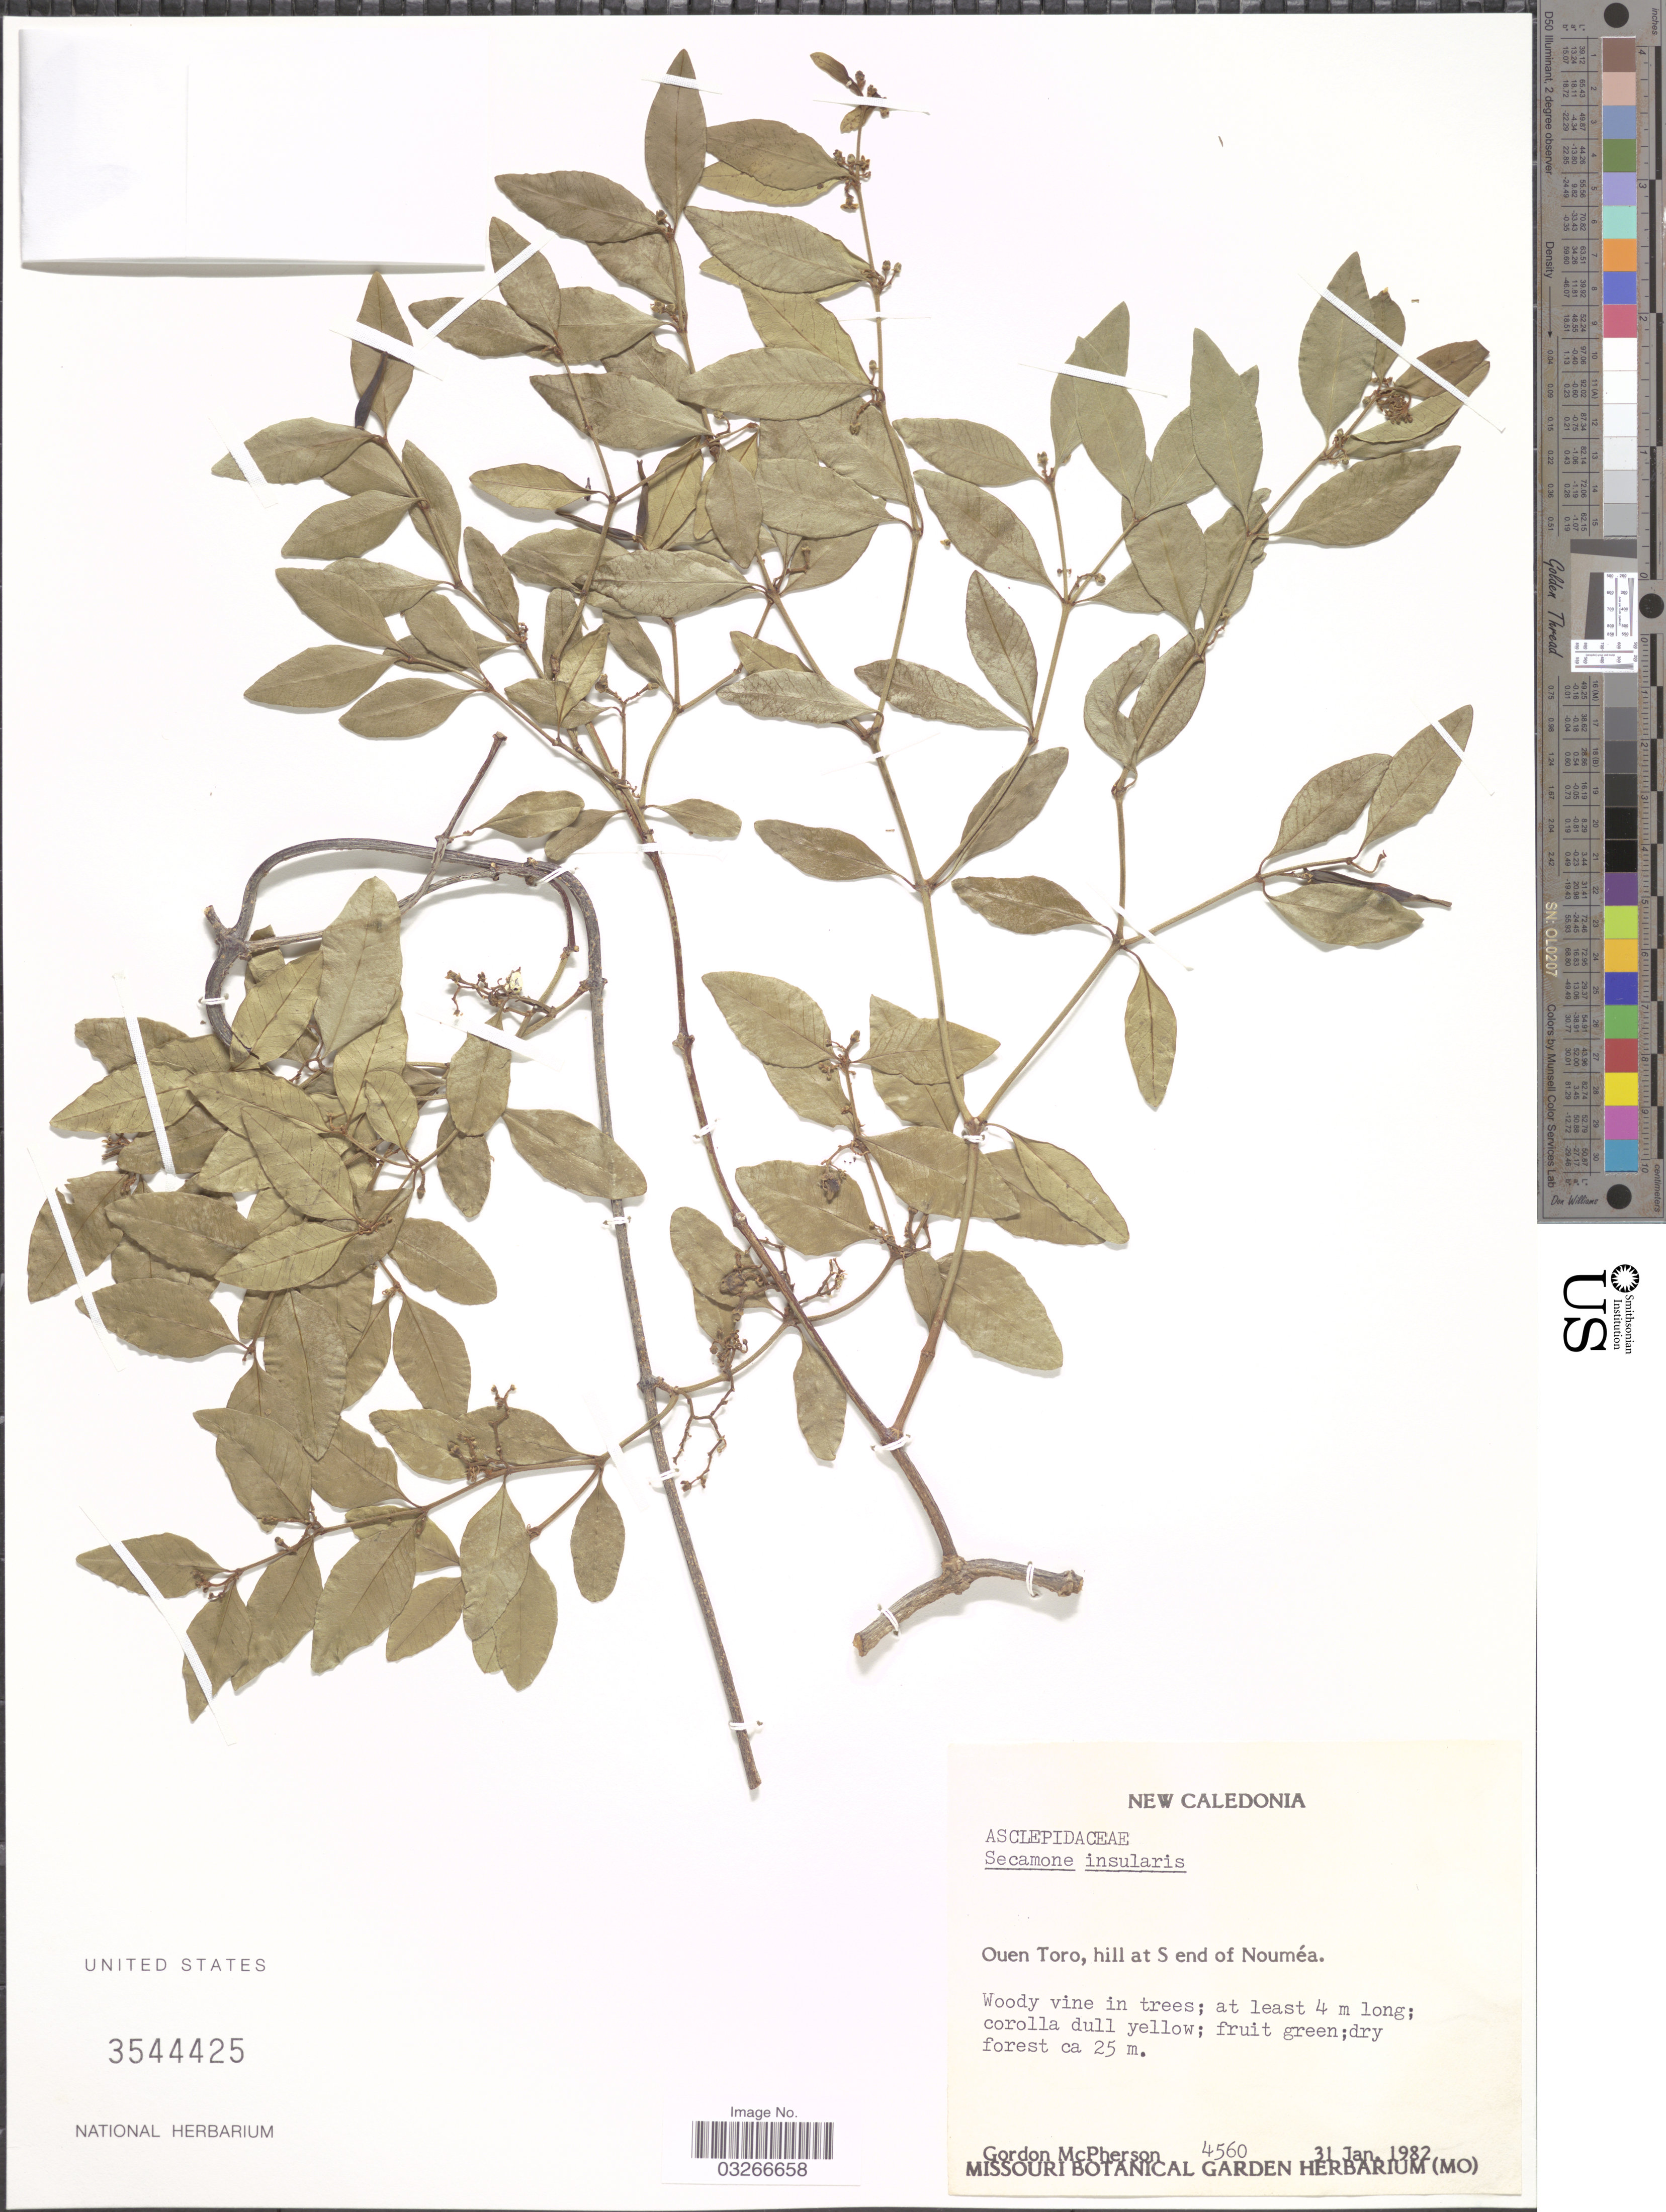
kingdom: Plantae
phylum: Tracheophyta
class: Magnoliopsida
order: Gentianales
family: Apocynaceae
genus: Secamone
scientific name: Secamone insularis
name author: Miq.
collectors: G. D. McPherson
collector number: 4560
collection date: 1982-01-31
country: New Caledonia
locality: Ouen Toro, hill at S end of Nouméa.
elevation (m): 25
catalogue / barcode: US 3544425